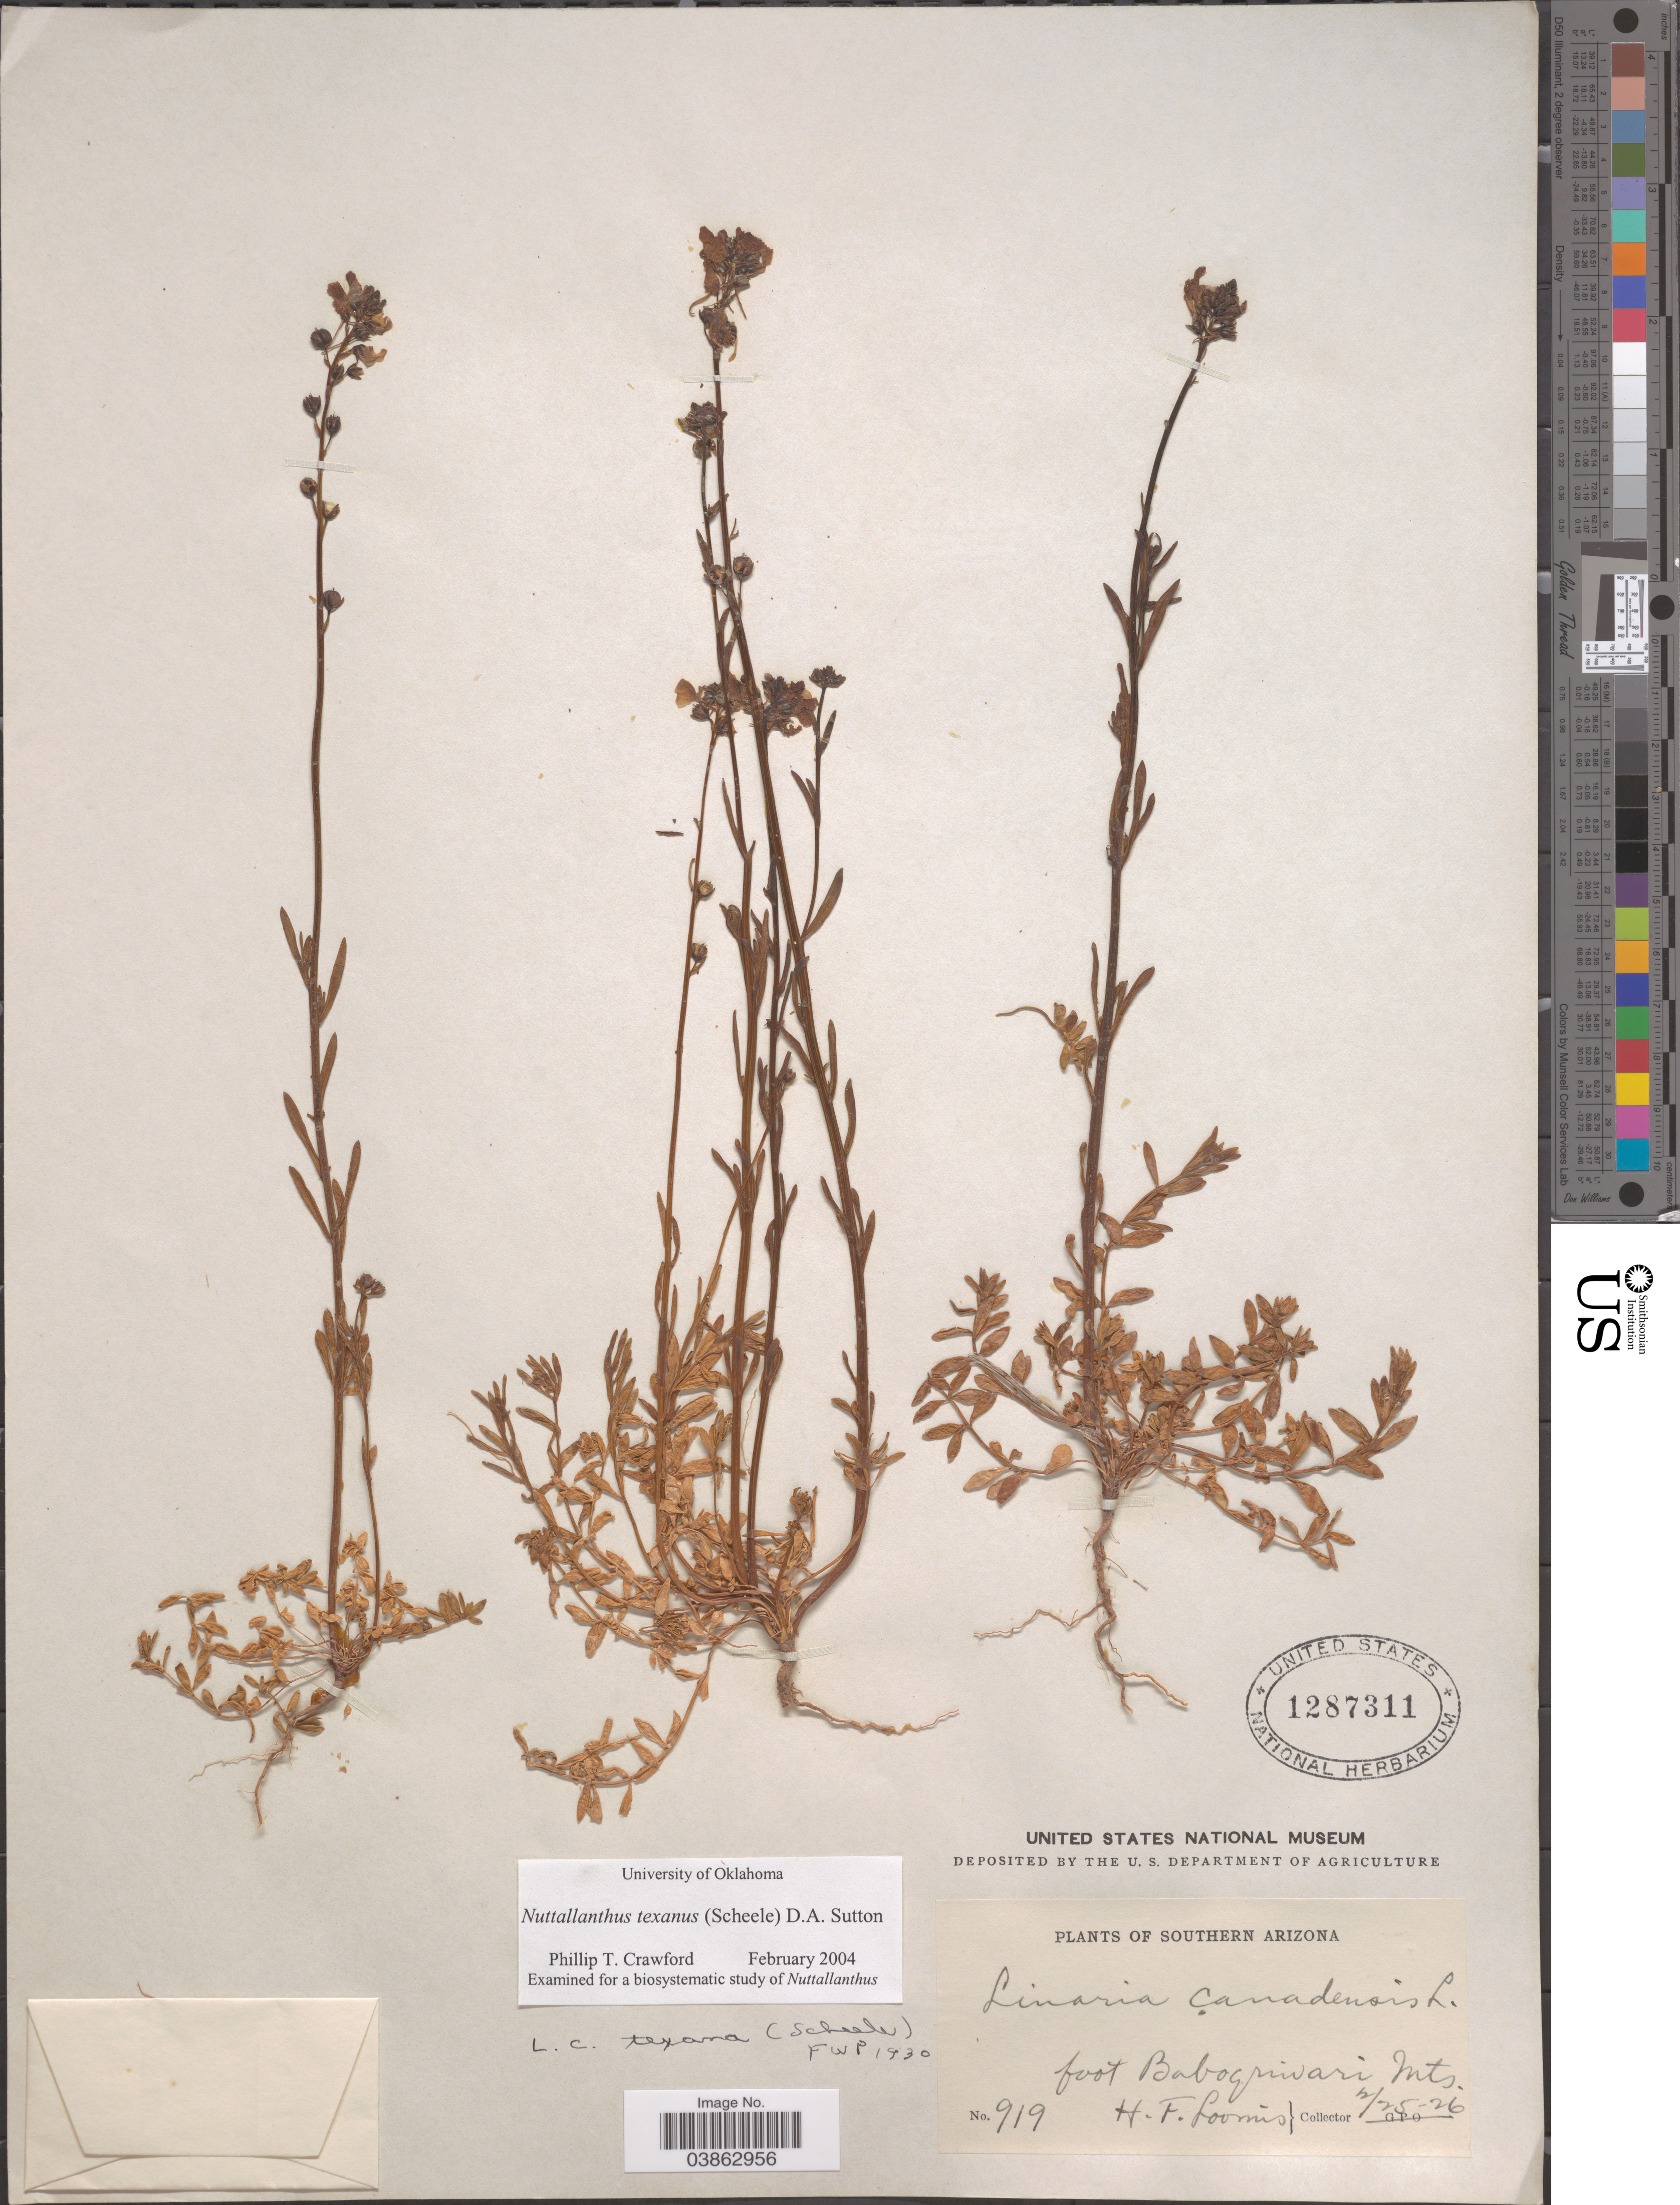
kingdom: Plantae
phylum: Tracheophyta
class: Magnoliopsida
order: Lamiales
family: Plantaginaceae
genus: Linaria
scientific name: Linaria texana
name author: Scheele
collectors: H. F. Loomis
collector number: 919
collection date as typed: Transcribed d/m/y: 25/2/26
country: United States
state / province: Arizona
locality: Southern Arizona. Foot Baboquivari Mts.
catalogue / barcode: US 1287311